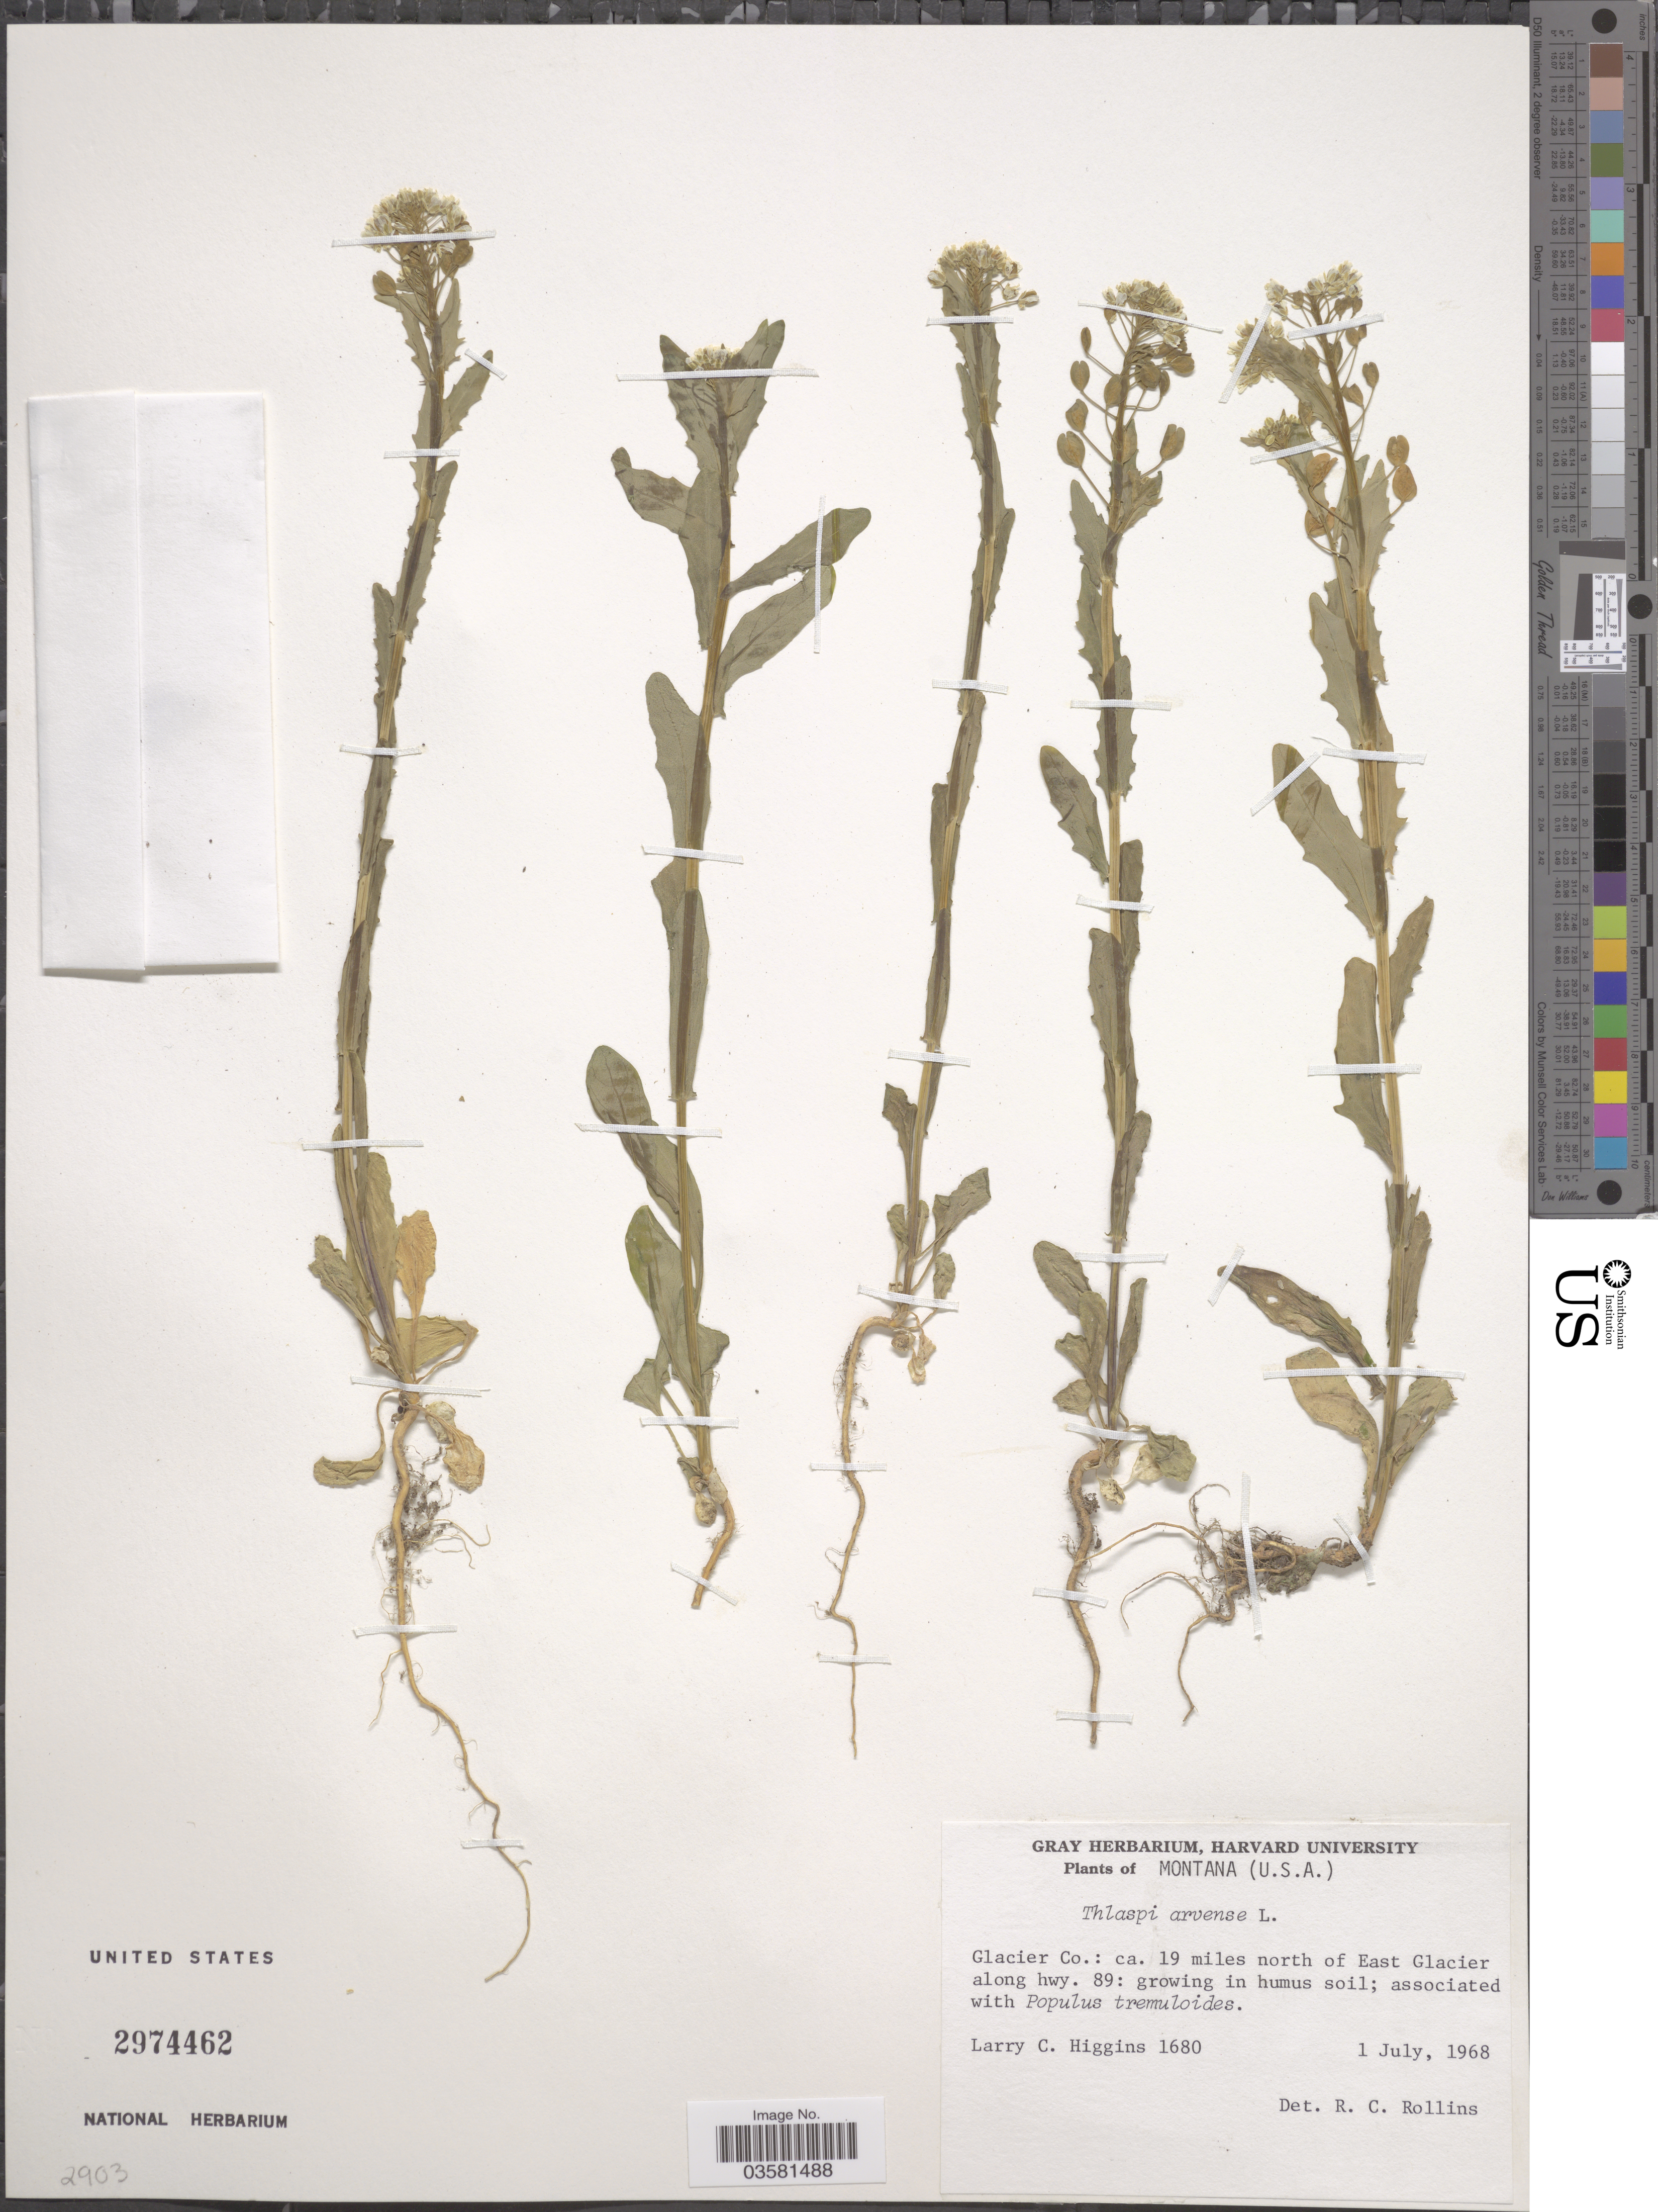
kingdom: Plantae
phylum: Tracheophyta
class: Magnoliopsida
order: Brassicales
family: Brassicaceae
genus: Thlaspi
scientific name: Thlaspi arvense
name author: L.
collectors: L. Higgins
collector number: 1680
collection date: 1968-07-01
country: United States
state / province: Montana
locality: Glacier Co.: ca. 19 miles north of East Glacier along hwy. 89.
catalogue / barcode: US 2974462